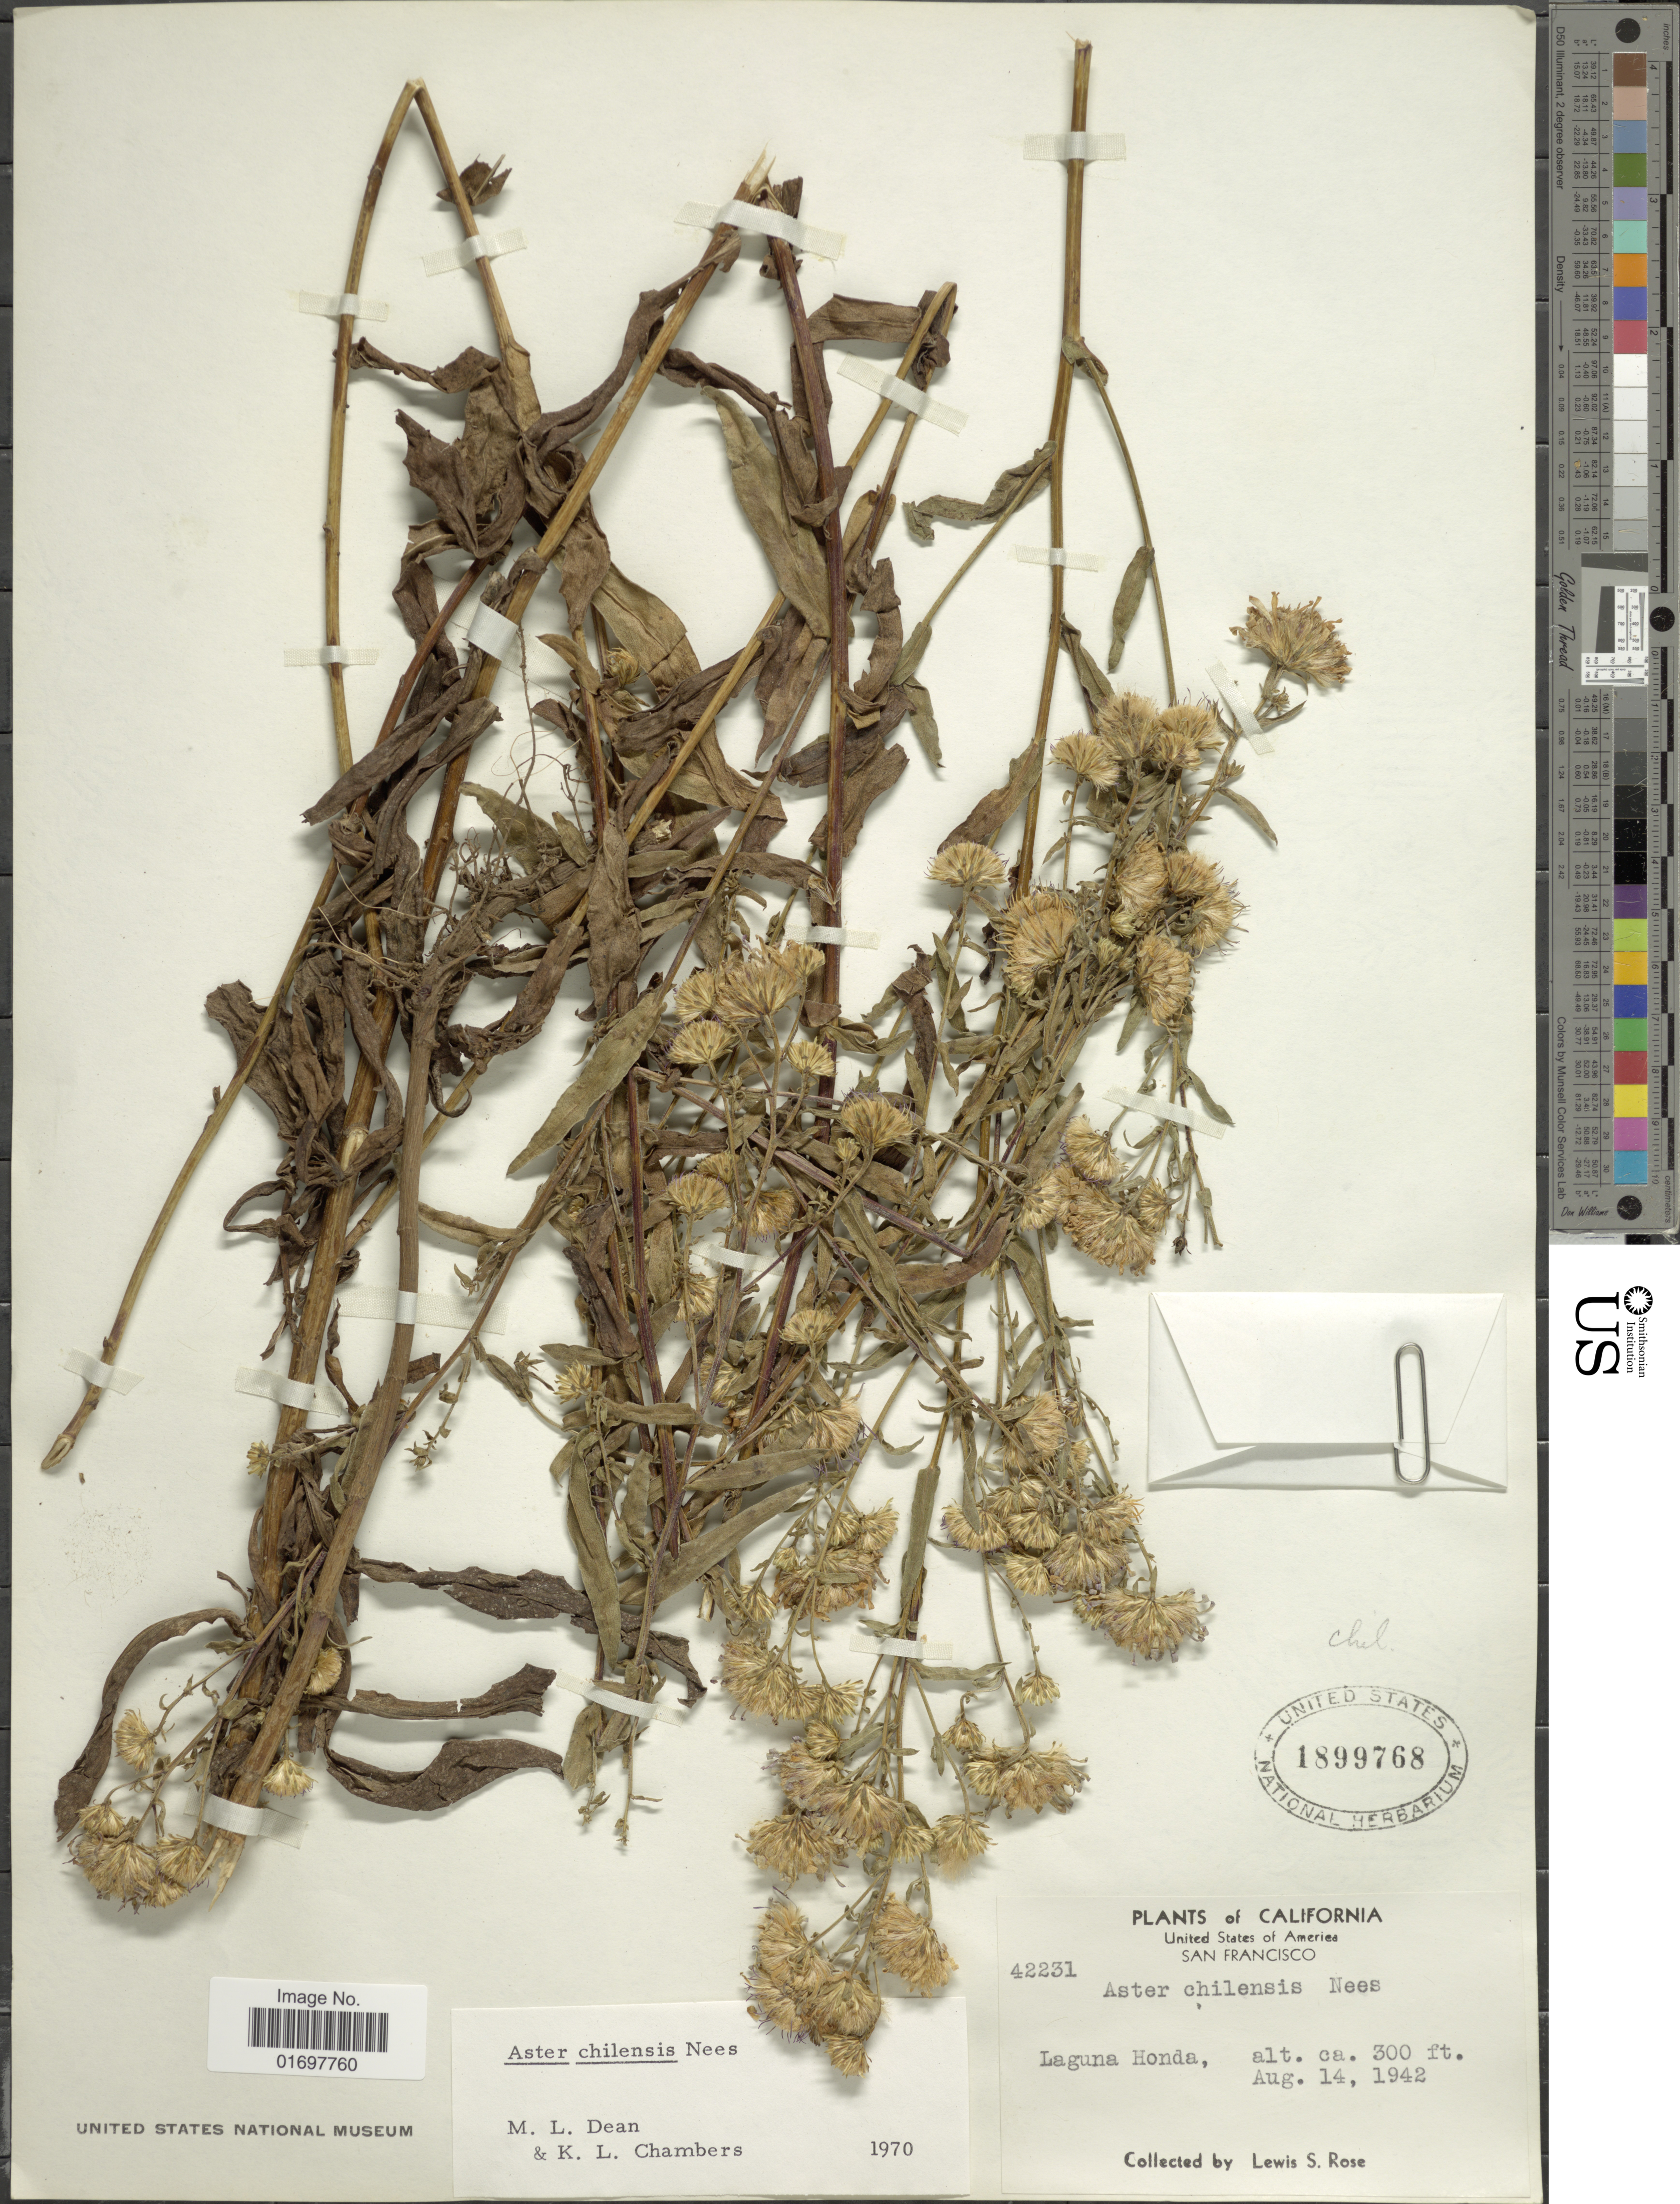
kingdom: Plantae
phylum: Tracheophyta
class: Magnoliopsida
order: Asterales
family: Asteraceae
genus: Symphyotrichum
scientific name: Symphyotrichum chilense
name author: (Nees) G.L. Nesom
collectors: L. S. Rose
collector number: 42231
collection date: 1942-08-14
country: United States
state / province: California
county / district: San Francisco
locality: Laguna Honda. San Francisco.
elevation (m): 91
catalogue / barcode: US 1899768